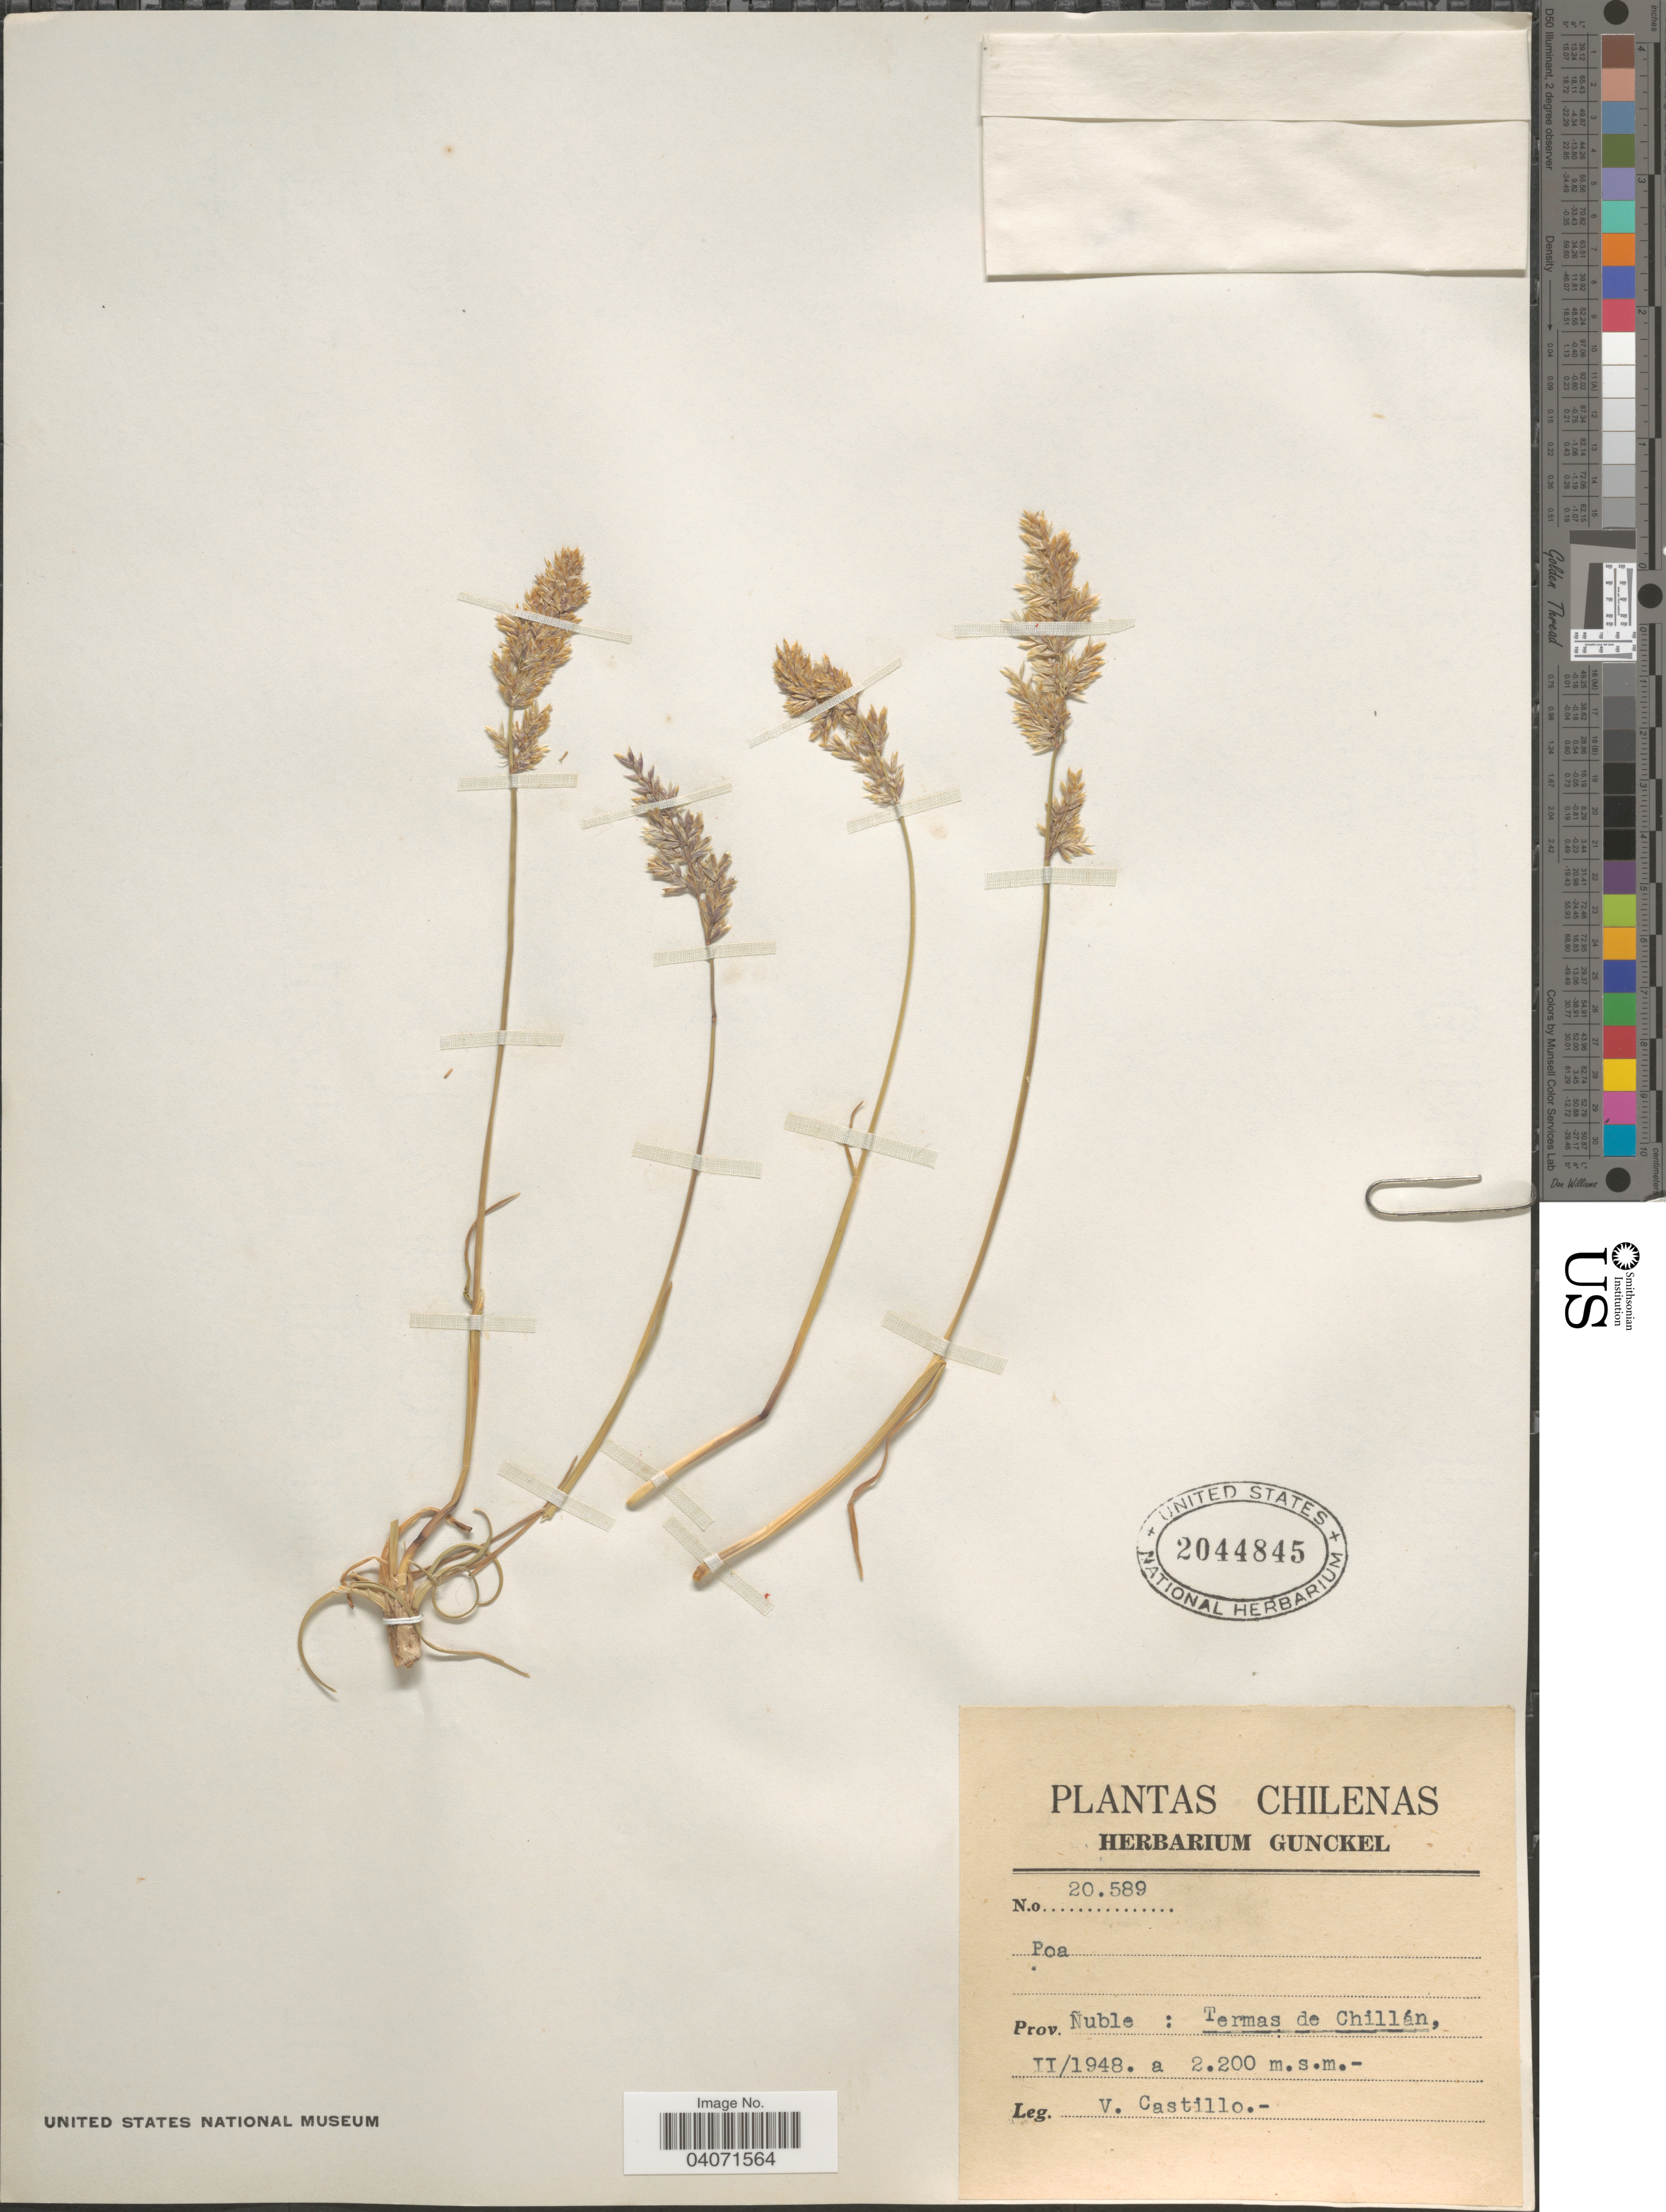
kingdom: Plantae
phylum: Tracheophyta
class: Liliopsida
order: Poales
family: Poaceae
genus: Poa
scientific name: Poa sp.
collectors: V. Castillo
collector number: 20589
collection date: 1948-02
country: Chile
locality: Prov. Ñuble: Termas de Chillán.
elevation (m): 2200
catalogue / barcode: US 2044845